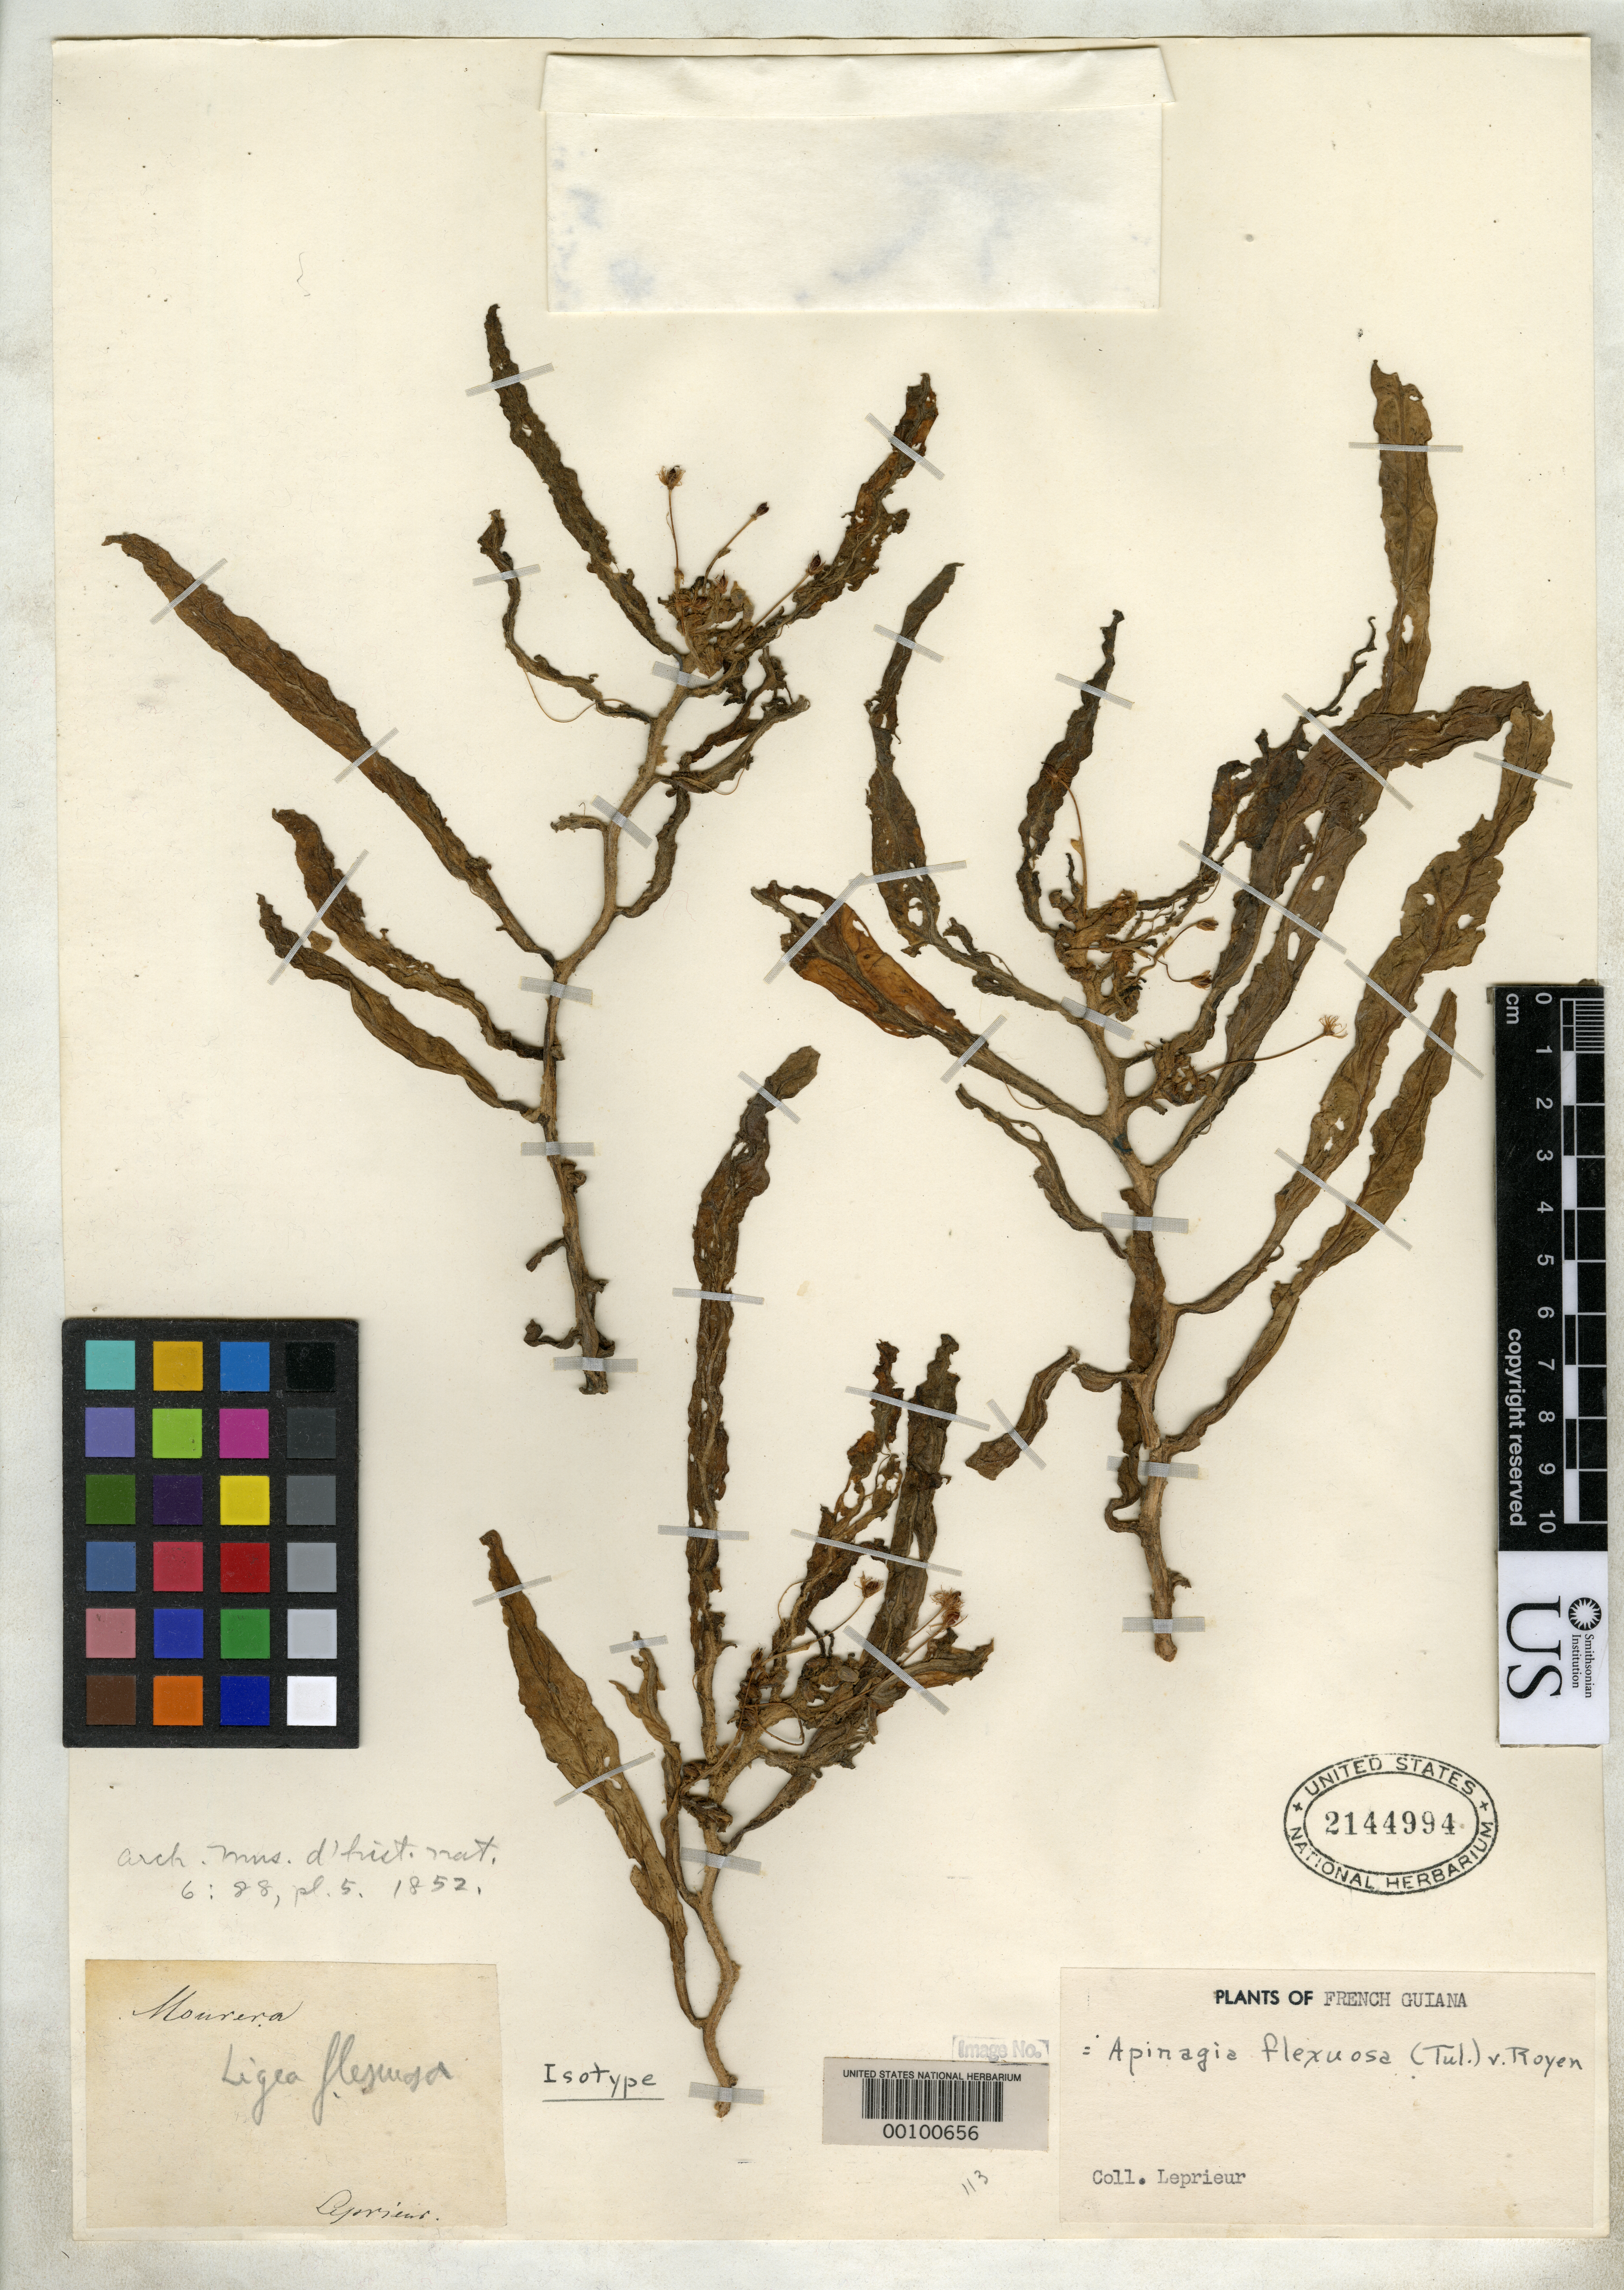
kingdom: Plantae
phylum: Tracheophyta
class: Magnoliopsida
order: Malpighiales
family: Podostemaceae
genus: Ligea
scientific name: Ligea flexuosa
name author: Tul.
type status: Isotype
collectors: F. M. R. Leprieur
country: French Guiana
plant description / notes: Annotated by C.T. Philbrick (2020) as "possible isotype"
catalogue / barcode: US 2144994